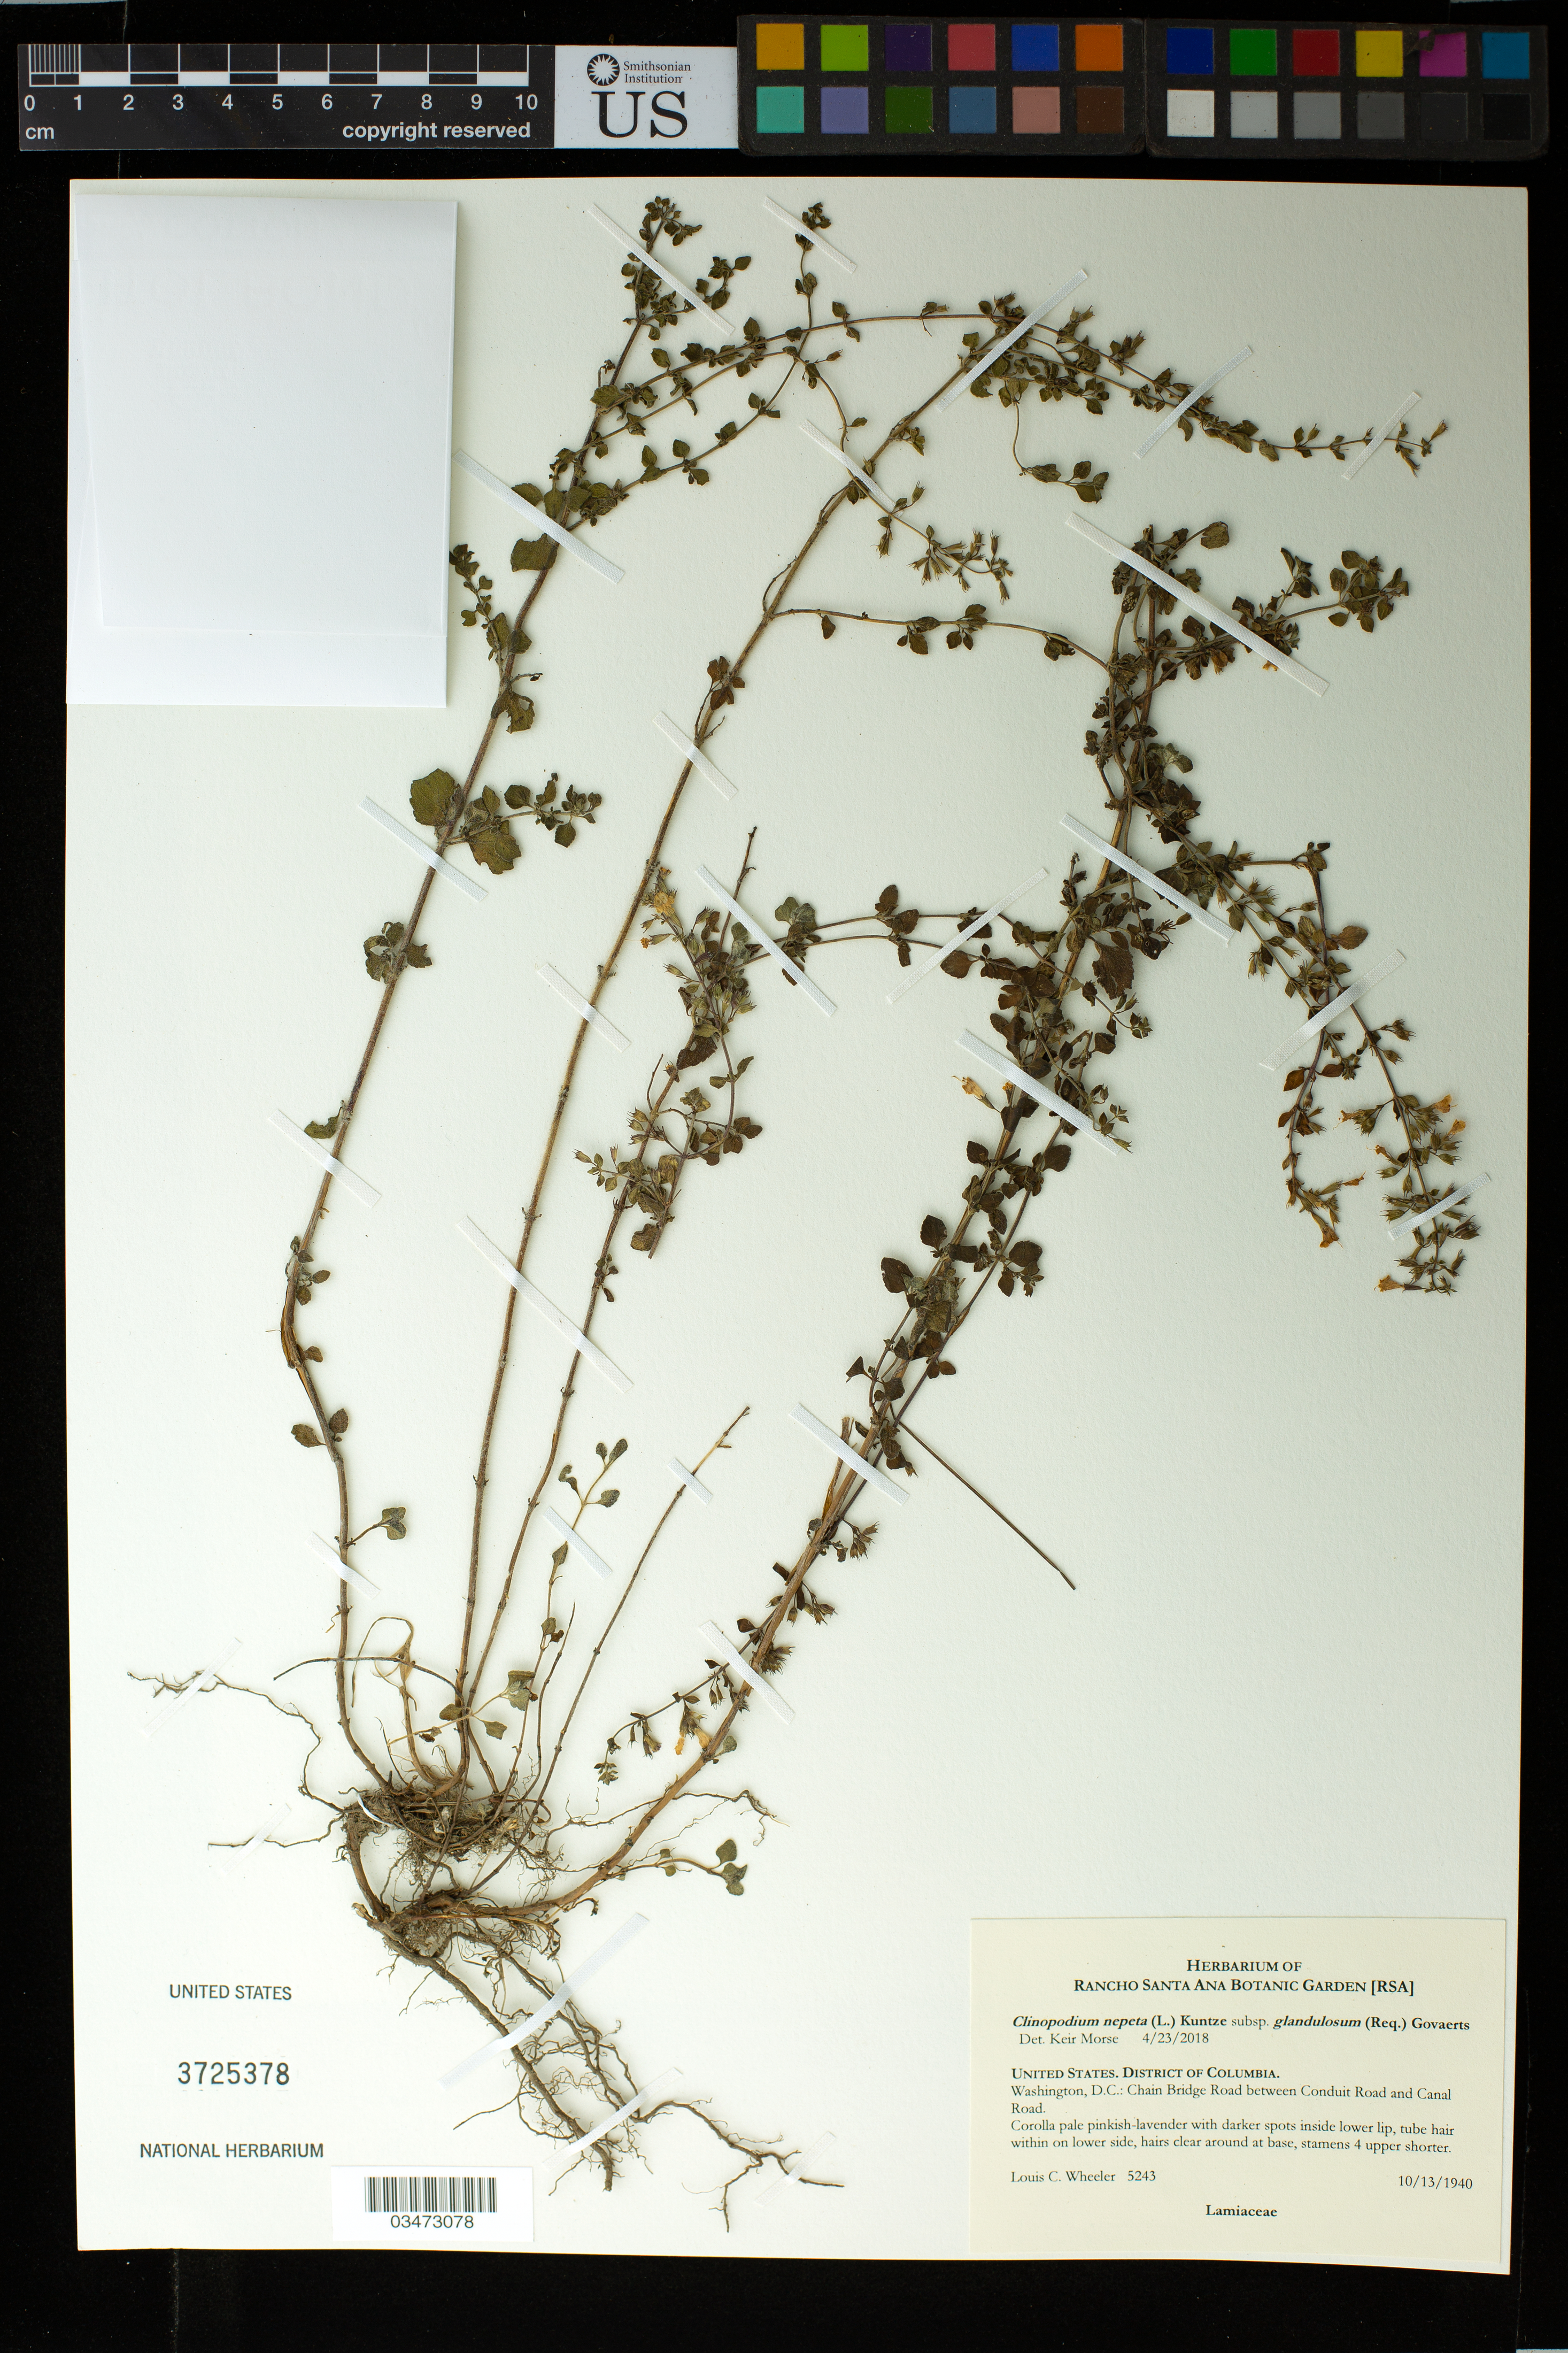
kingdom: Plantae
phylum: Tracheophyta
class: Magnoliopsida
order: Lamiales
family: Lamiaceae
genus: Clinopodium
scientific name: Clinopodium nepeta subsp. glandulosum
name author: (L. & Req.) Kuntze & Govaerts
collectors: L. C. Wheeler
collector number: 5243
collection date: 1940-10-13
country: United States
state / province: District of Columbia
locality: Chain Bridge Road between Conduit Road and Canal Rd.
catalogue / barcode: US 3725378